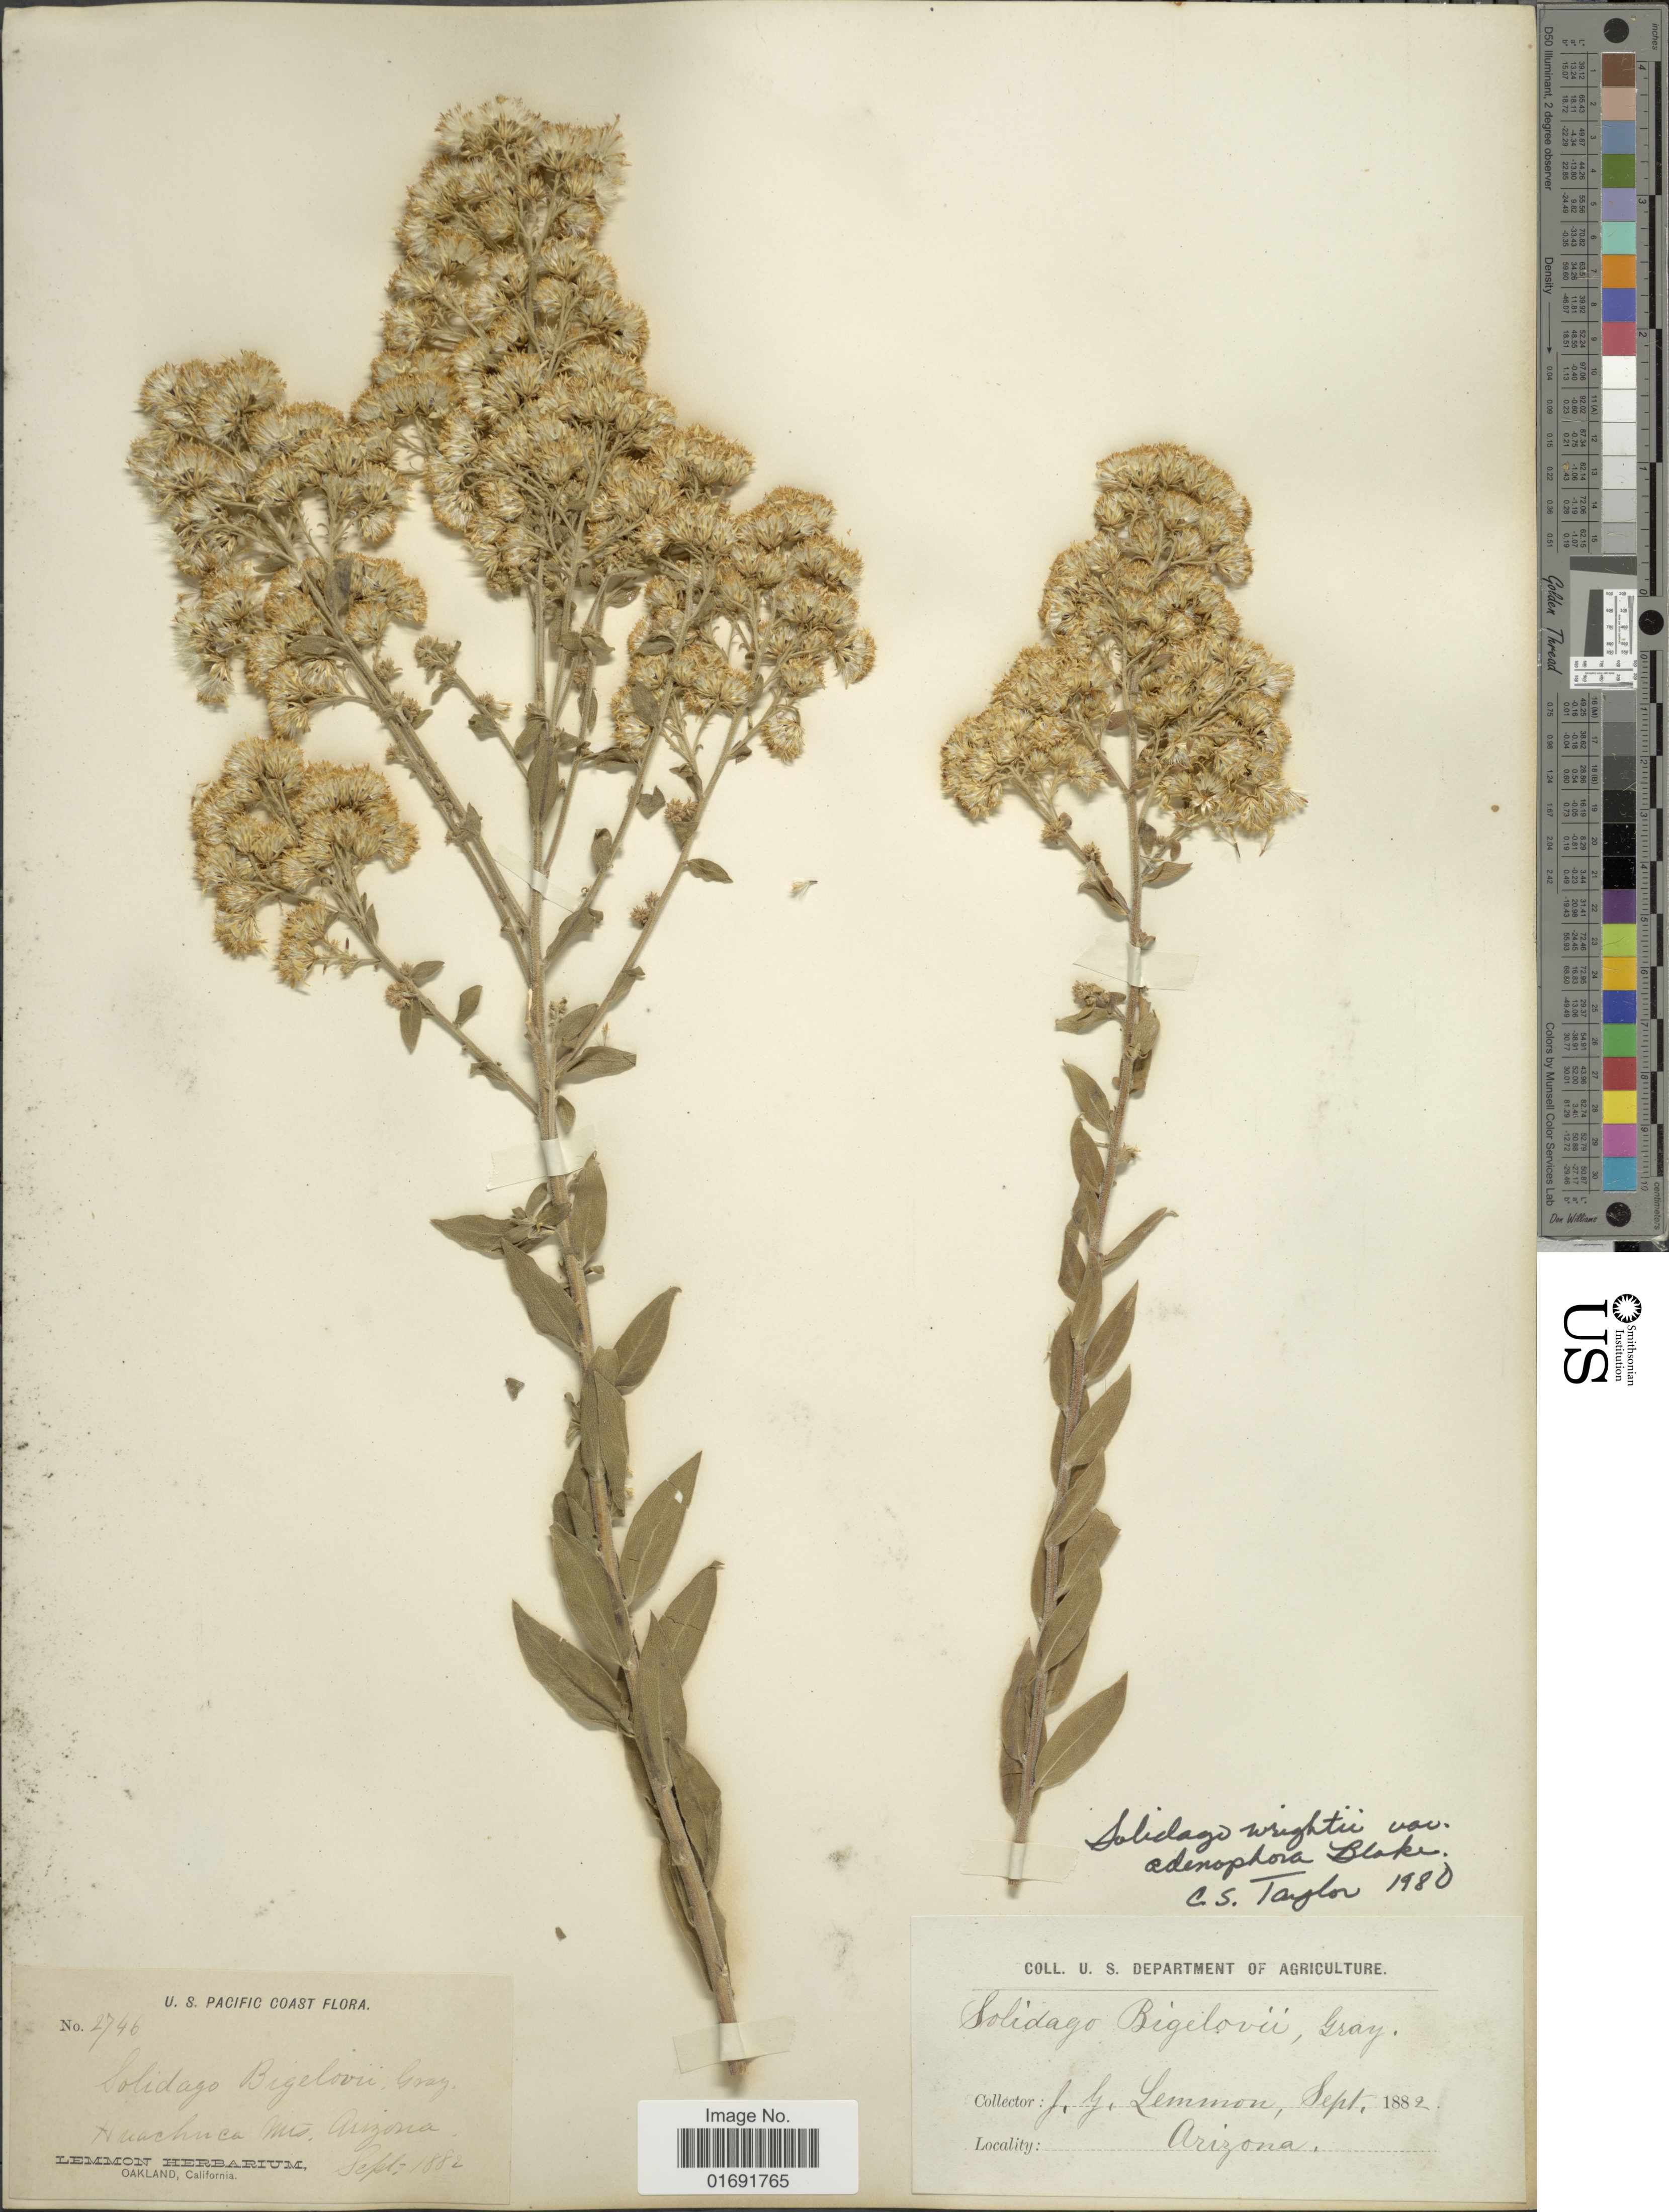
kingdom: Plantae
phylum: Tracheophyta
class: Magnoliopsida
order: Asterales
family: Asteraceae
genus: Solidago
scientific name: Solidago wrightii var. adenophora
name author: S.F. Blake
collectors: J. Lemmon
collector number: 2746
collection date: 1882-09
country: United States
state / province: Arizona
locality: U. S. Pacific Coast, Huachuca Mts.